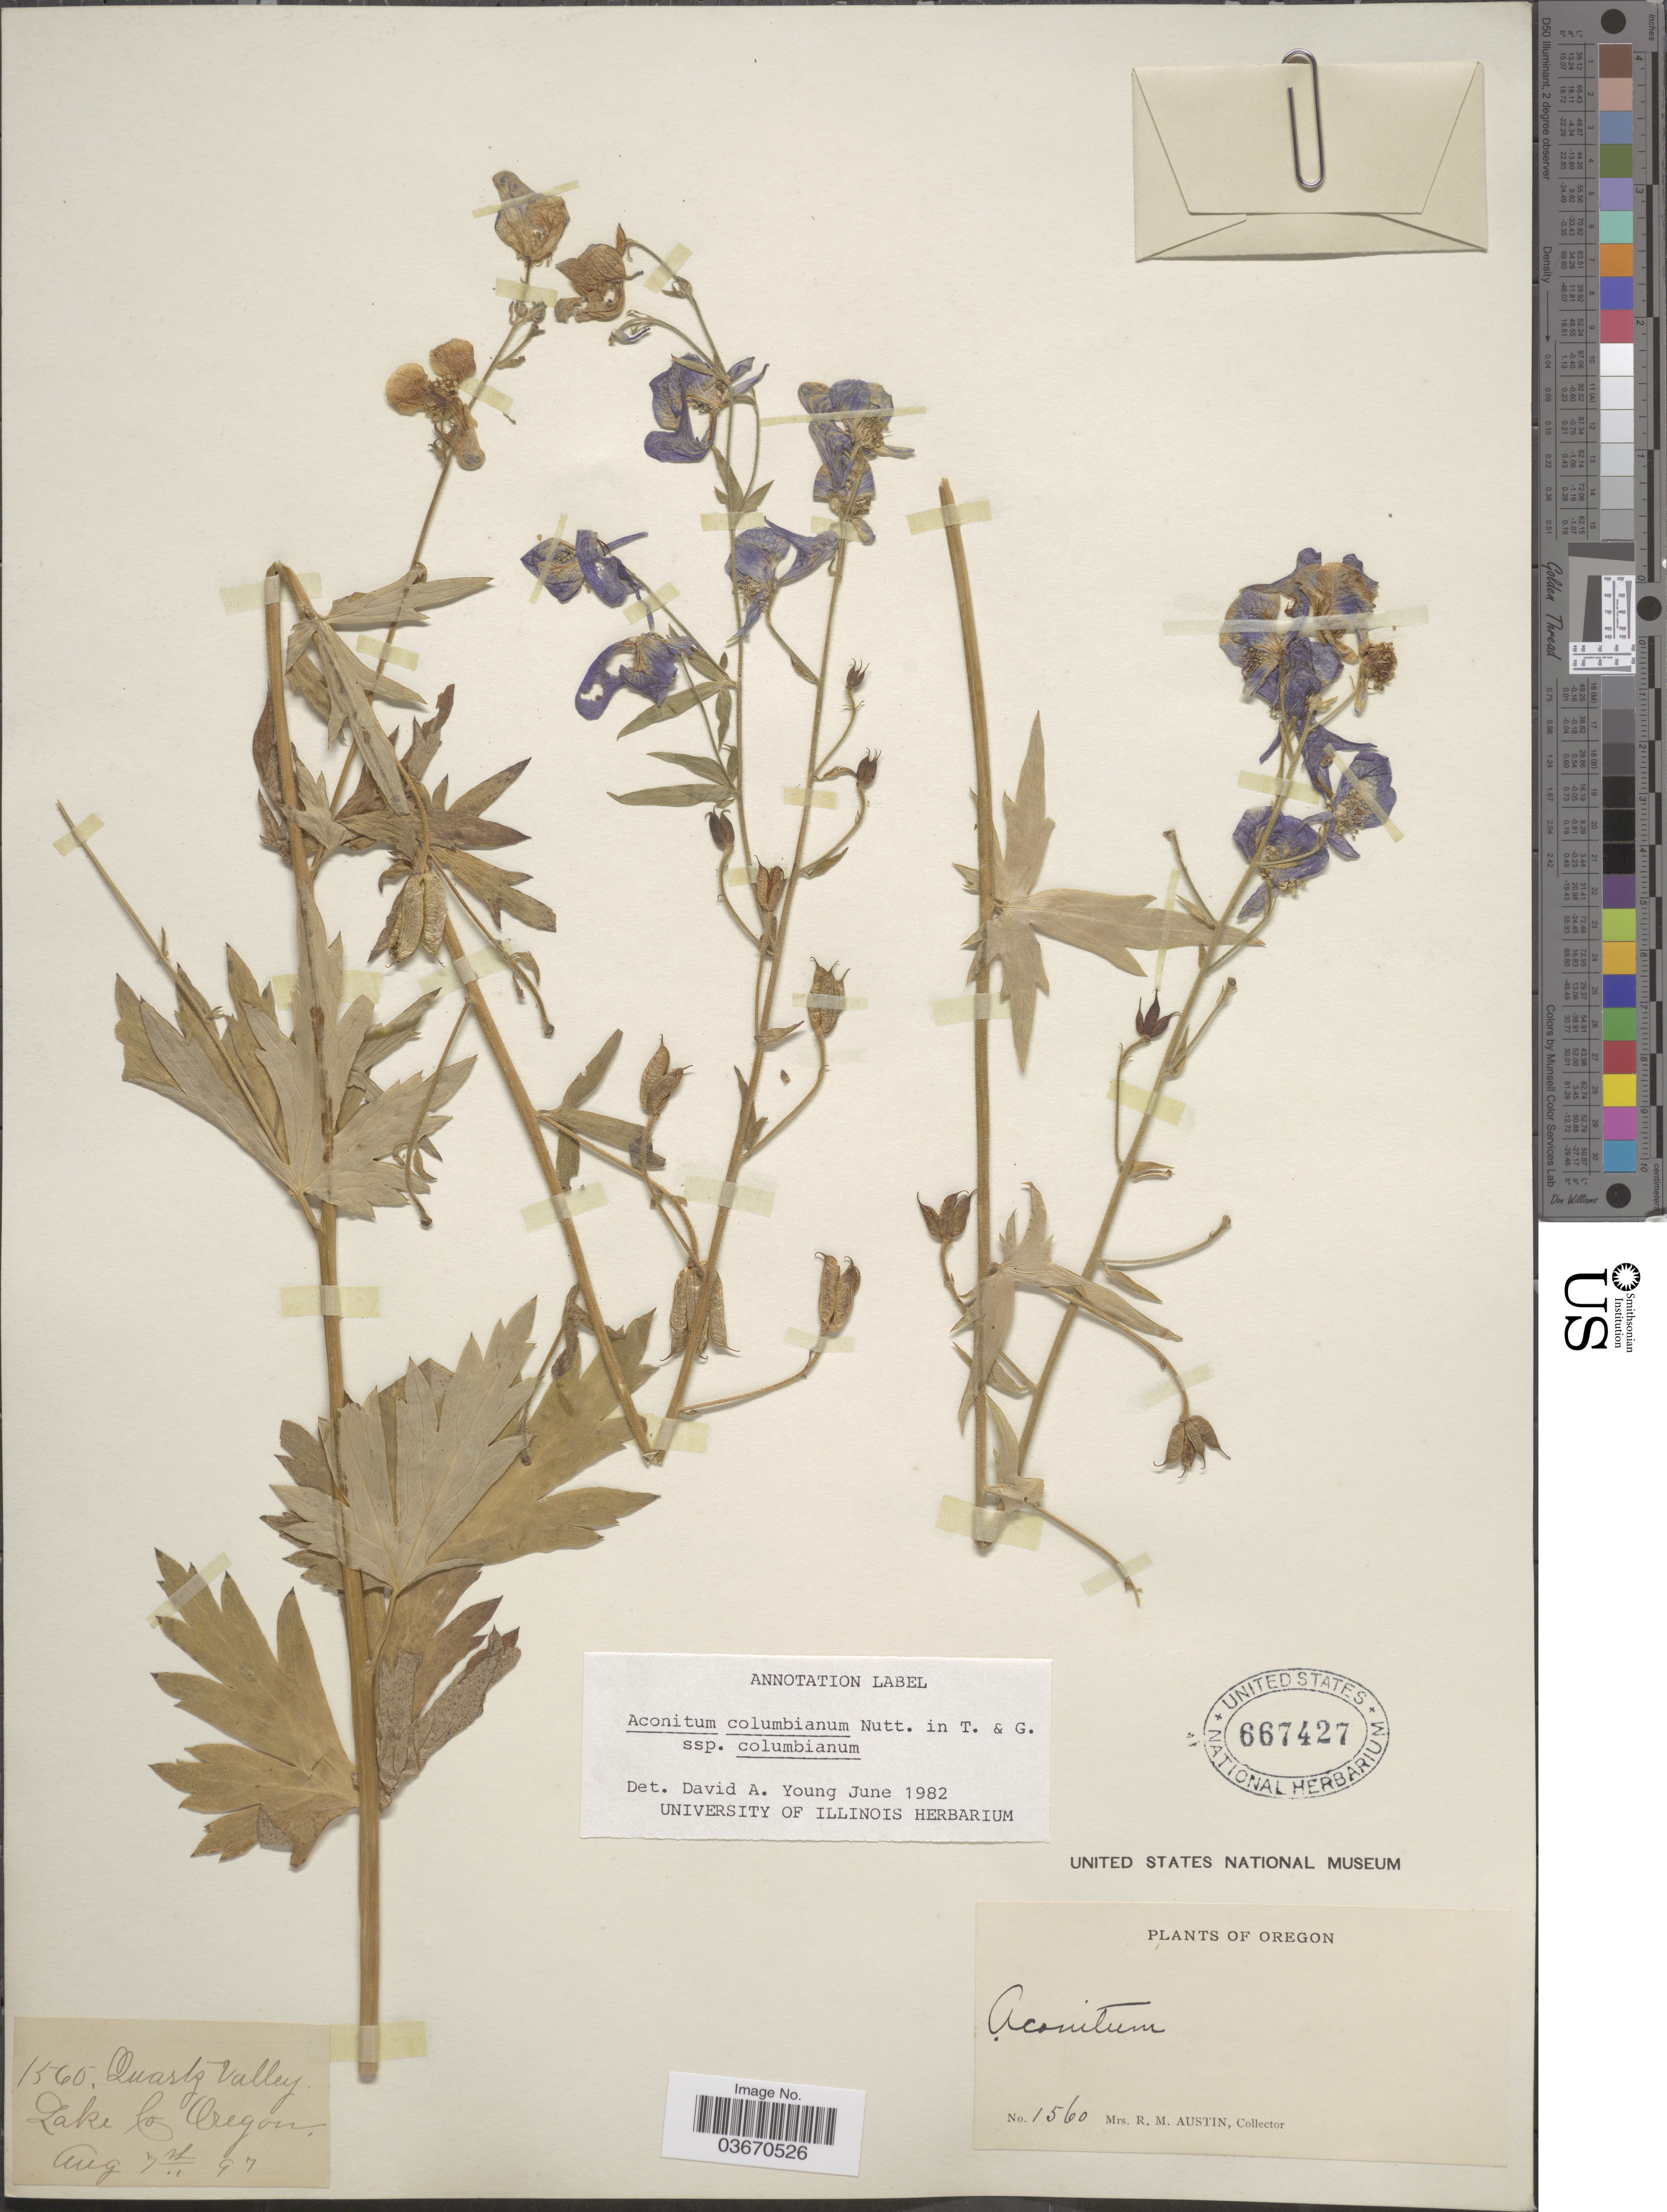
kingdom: Plantae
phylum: Tracheophyta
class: Magnoliopsida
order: Ranunculales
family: Ranunculaceae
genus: Aconitum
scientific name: Aconitum columbianum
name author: Nutt.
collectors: R. Austin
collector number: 1560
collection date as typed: Transcribed d/m/y: 7/8/97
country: United States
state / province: Oregon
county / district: Lake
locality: Quartz Valley. Lake Co.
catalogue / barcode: US 667427